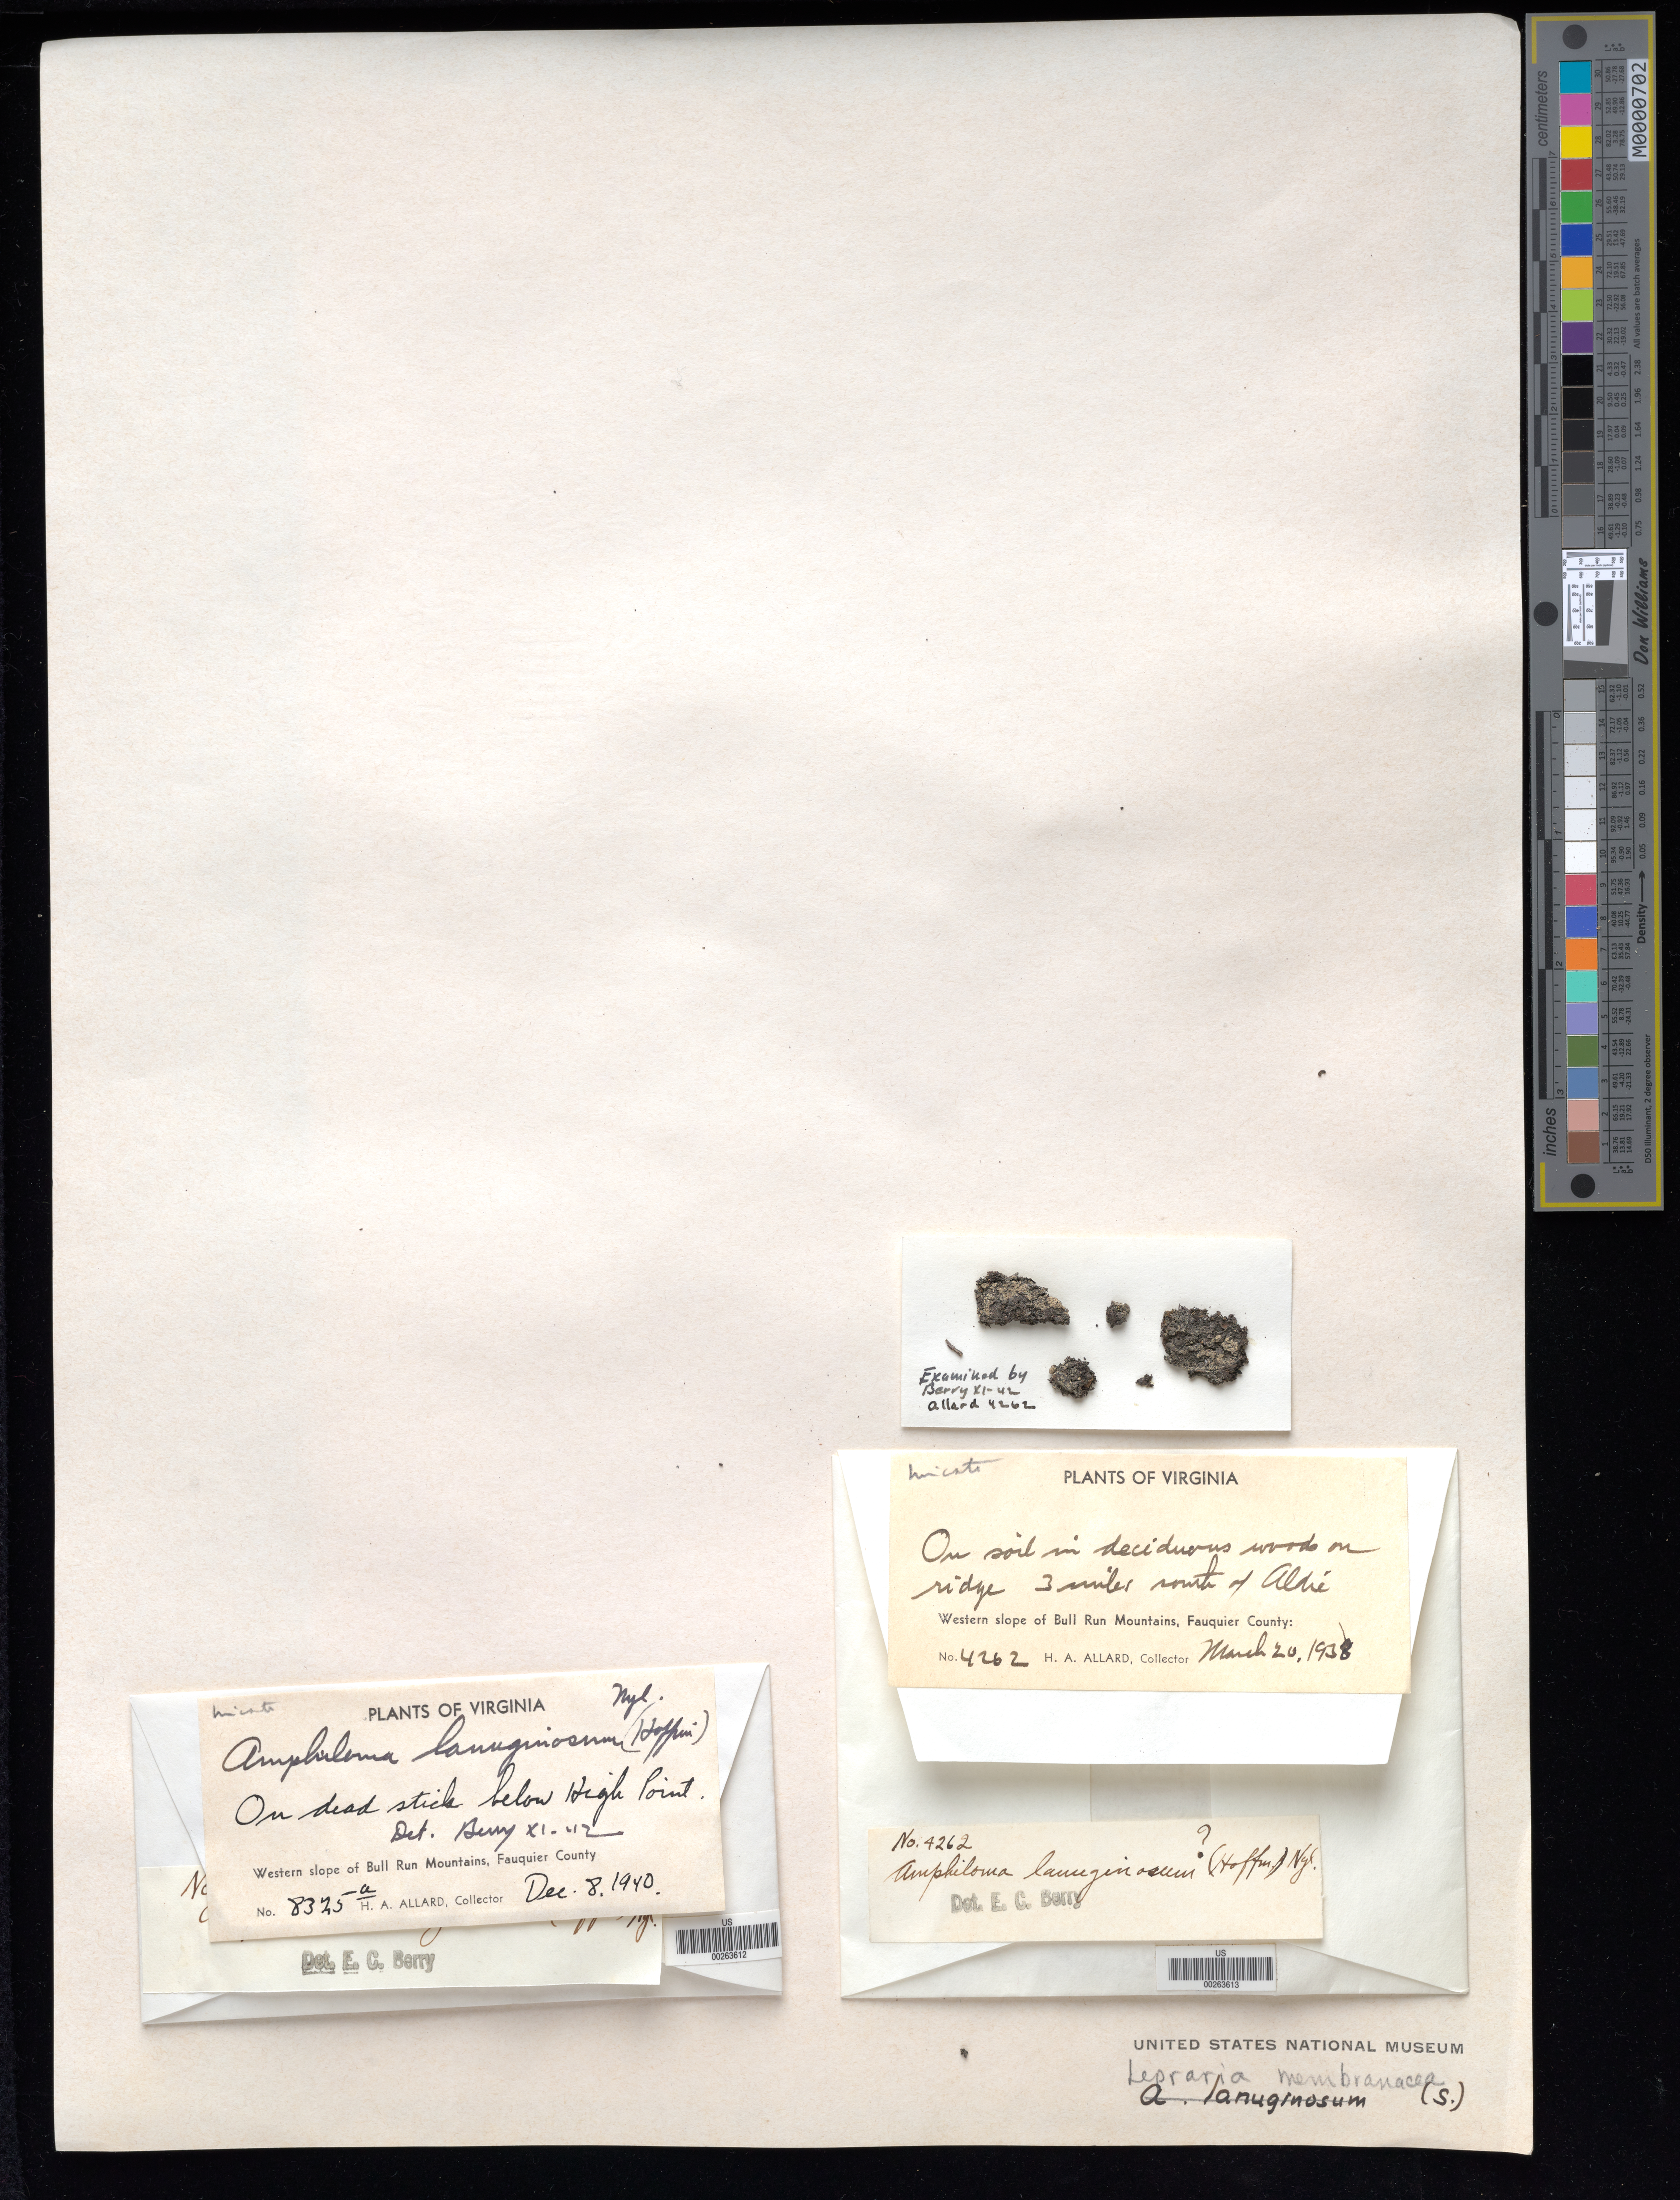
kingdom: Fungi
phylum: Ascomycota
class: Lecanoromycetes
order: Lecanorales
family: Stereocaulaceae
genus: Lepraria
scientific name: Lepraria membranacea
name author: (Dicks.) Vain.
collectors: H. A. Allard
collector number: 4262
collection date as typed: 20 Mar 1938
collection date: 1938-03-20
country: United States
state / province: Virginia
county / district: Fauquier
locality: Bull run mtns, western slope, ridge 3 mi s of aldie aldie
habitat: On soil in deciduous woods